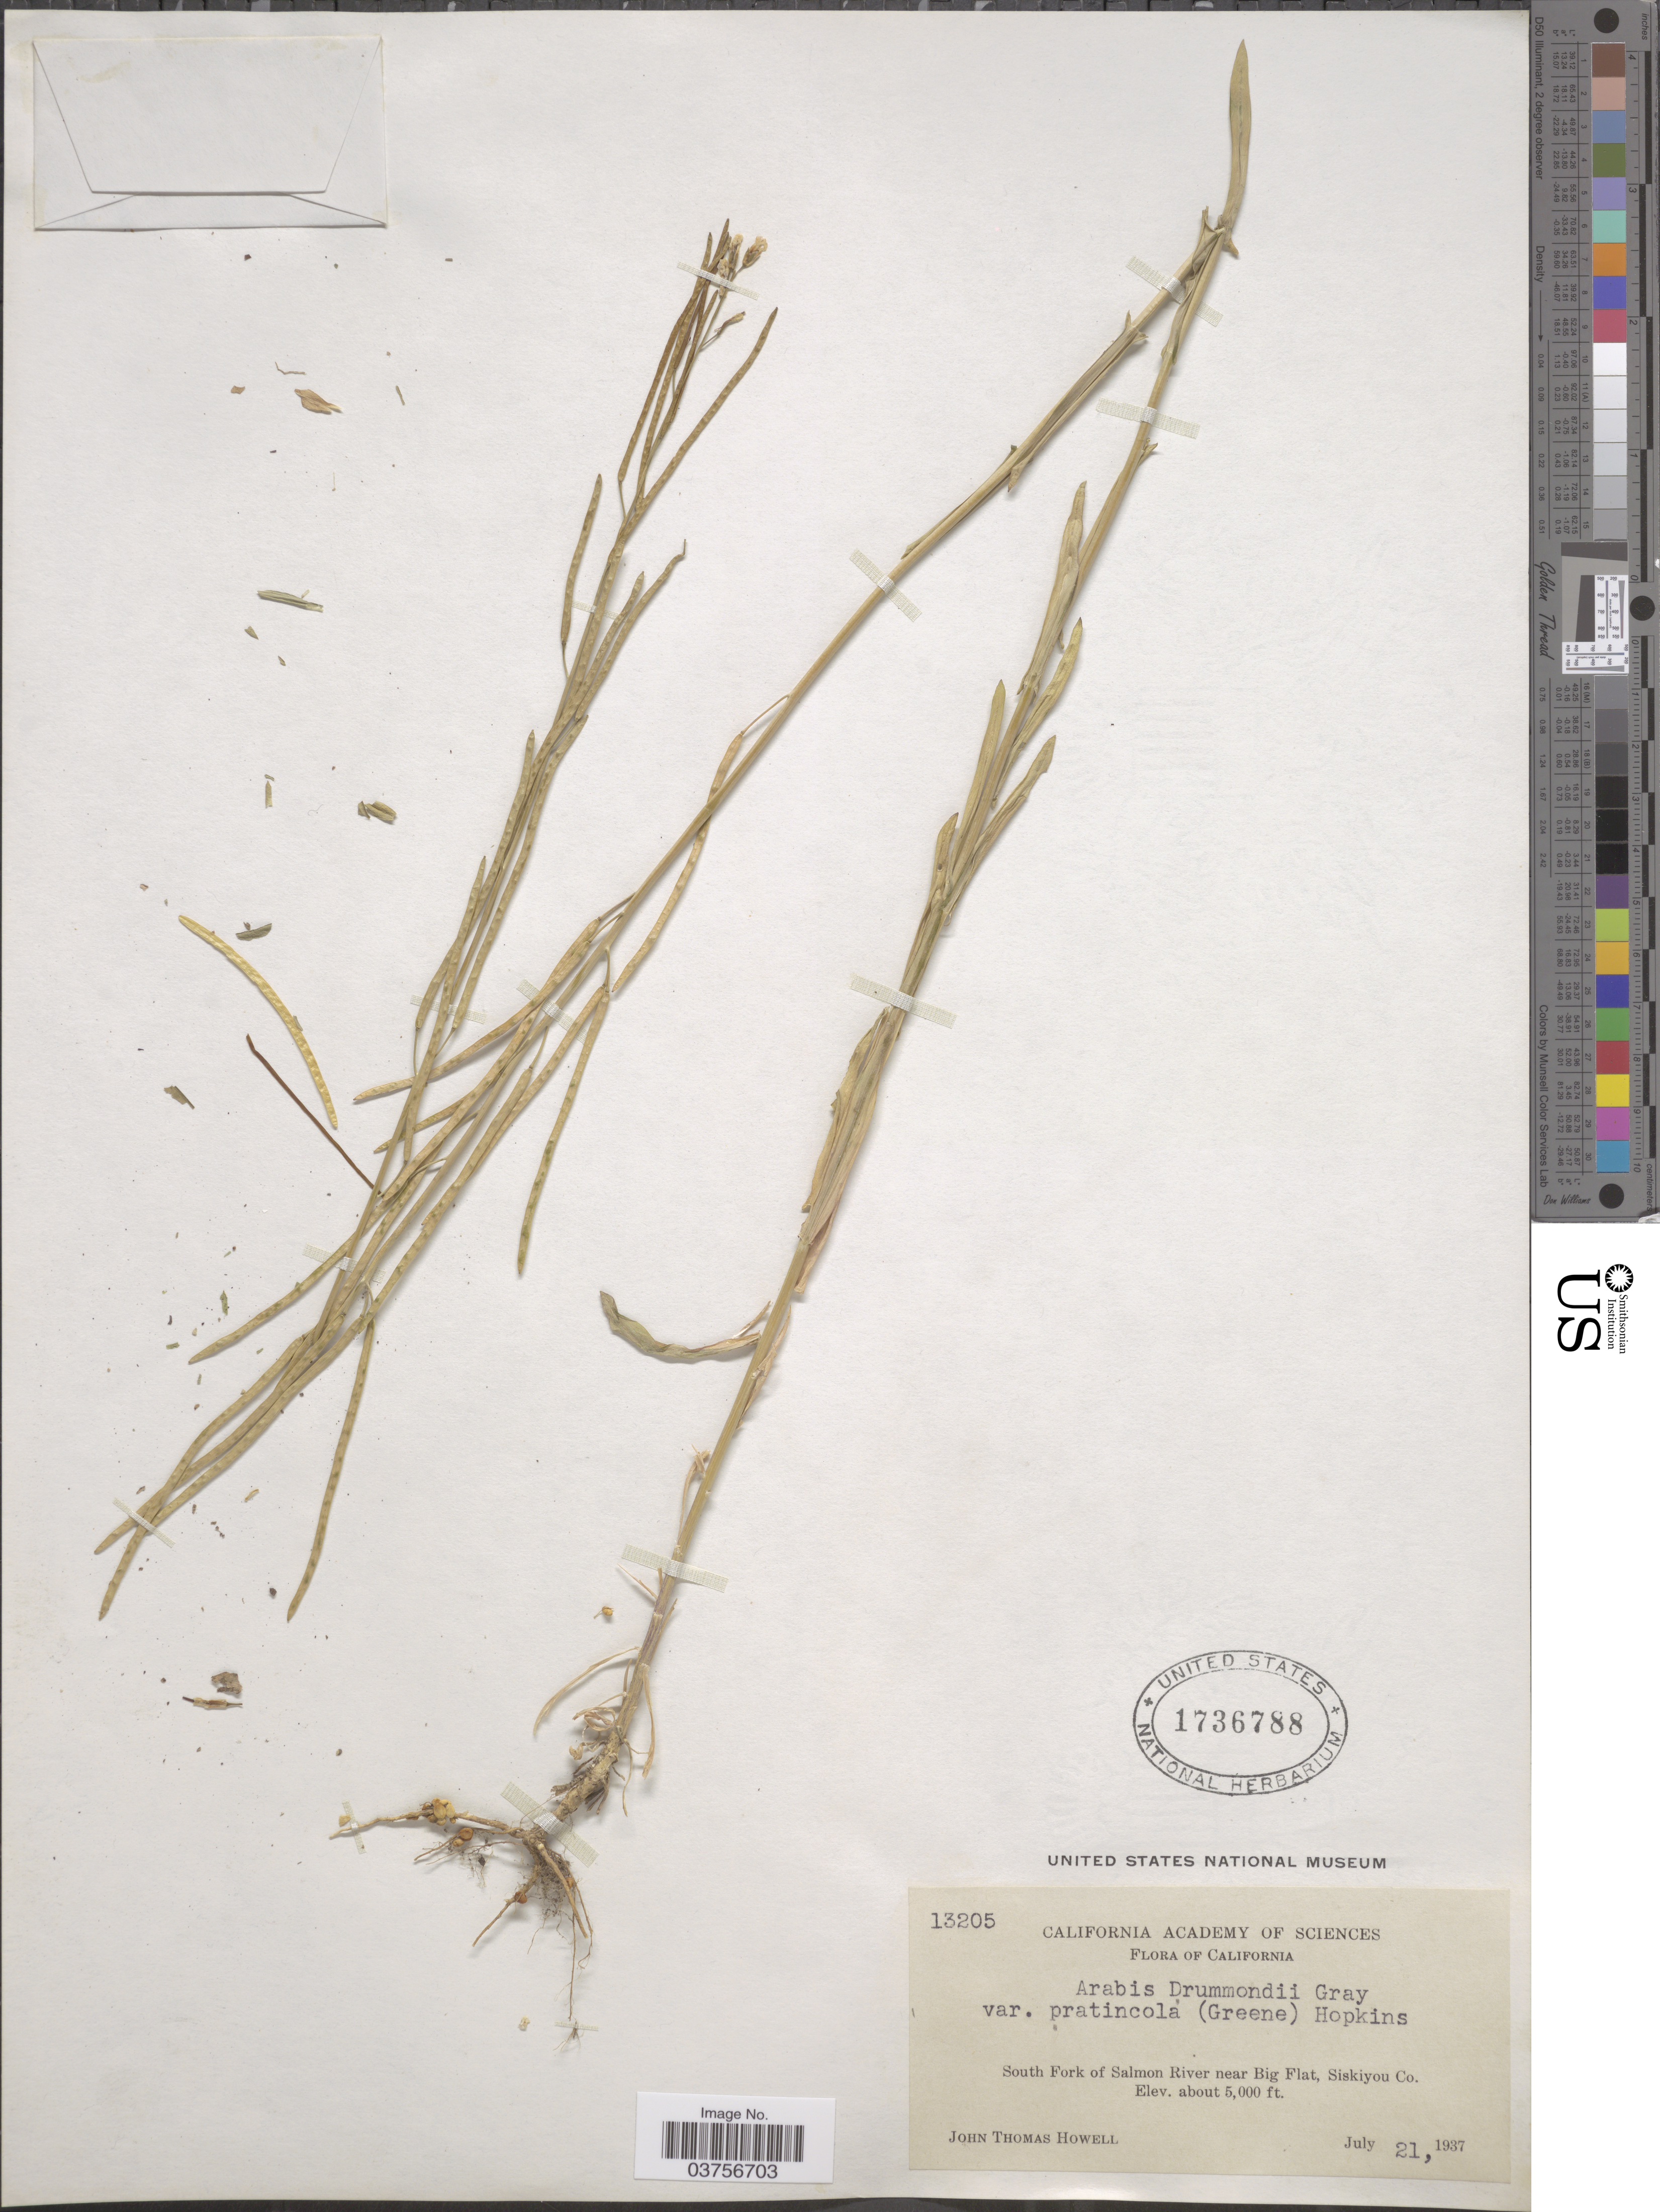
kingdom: Plantae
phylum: Tracheophyta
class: Magnoliopsida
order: Brassicales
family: Brassicaceae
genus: Arabis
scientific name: Arabis divaricarpa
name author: A. Nelson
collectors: J. T. Howell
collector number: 13205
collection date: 1937-07-21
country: United States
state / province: California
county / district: Siskiyou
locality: South Fork of Salmon River near Big Flat, Siskiyou Co.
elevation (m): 1524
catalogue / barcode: US 1736788